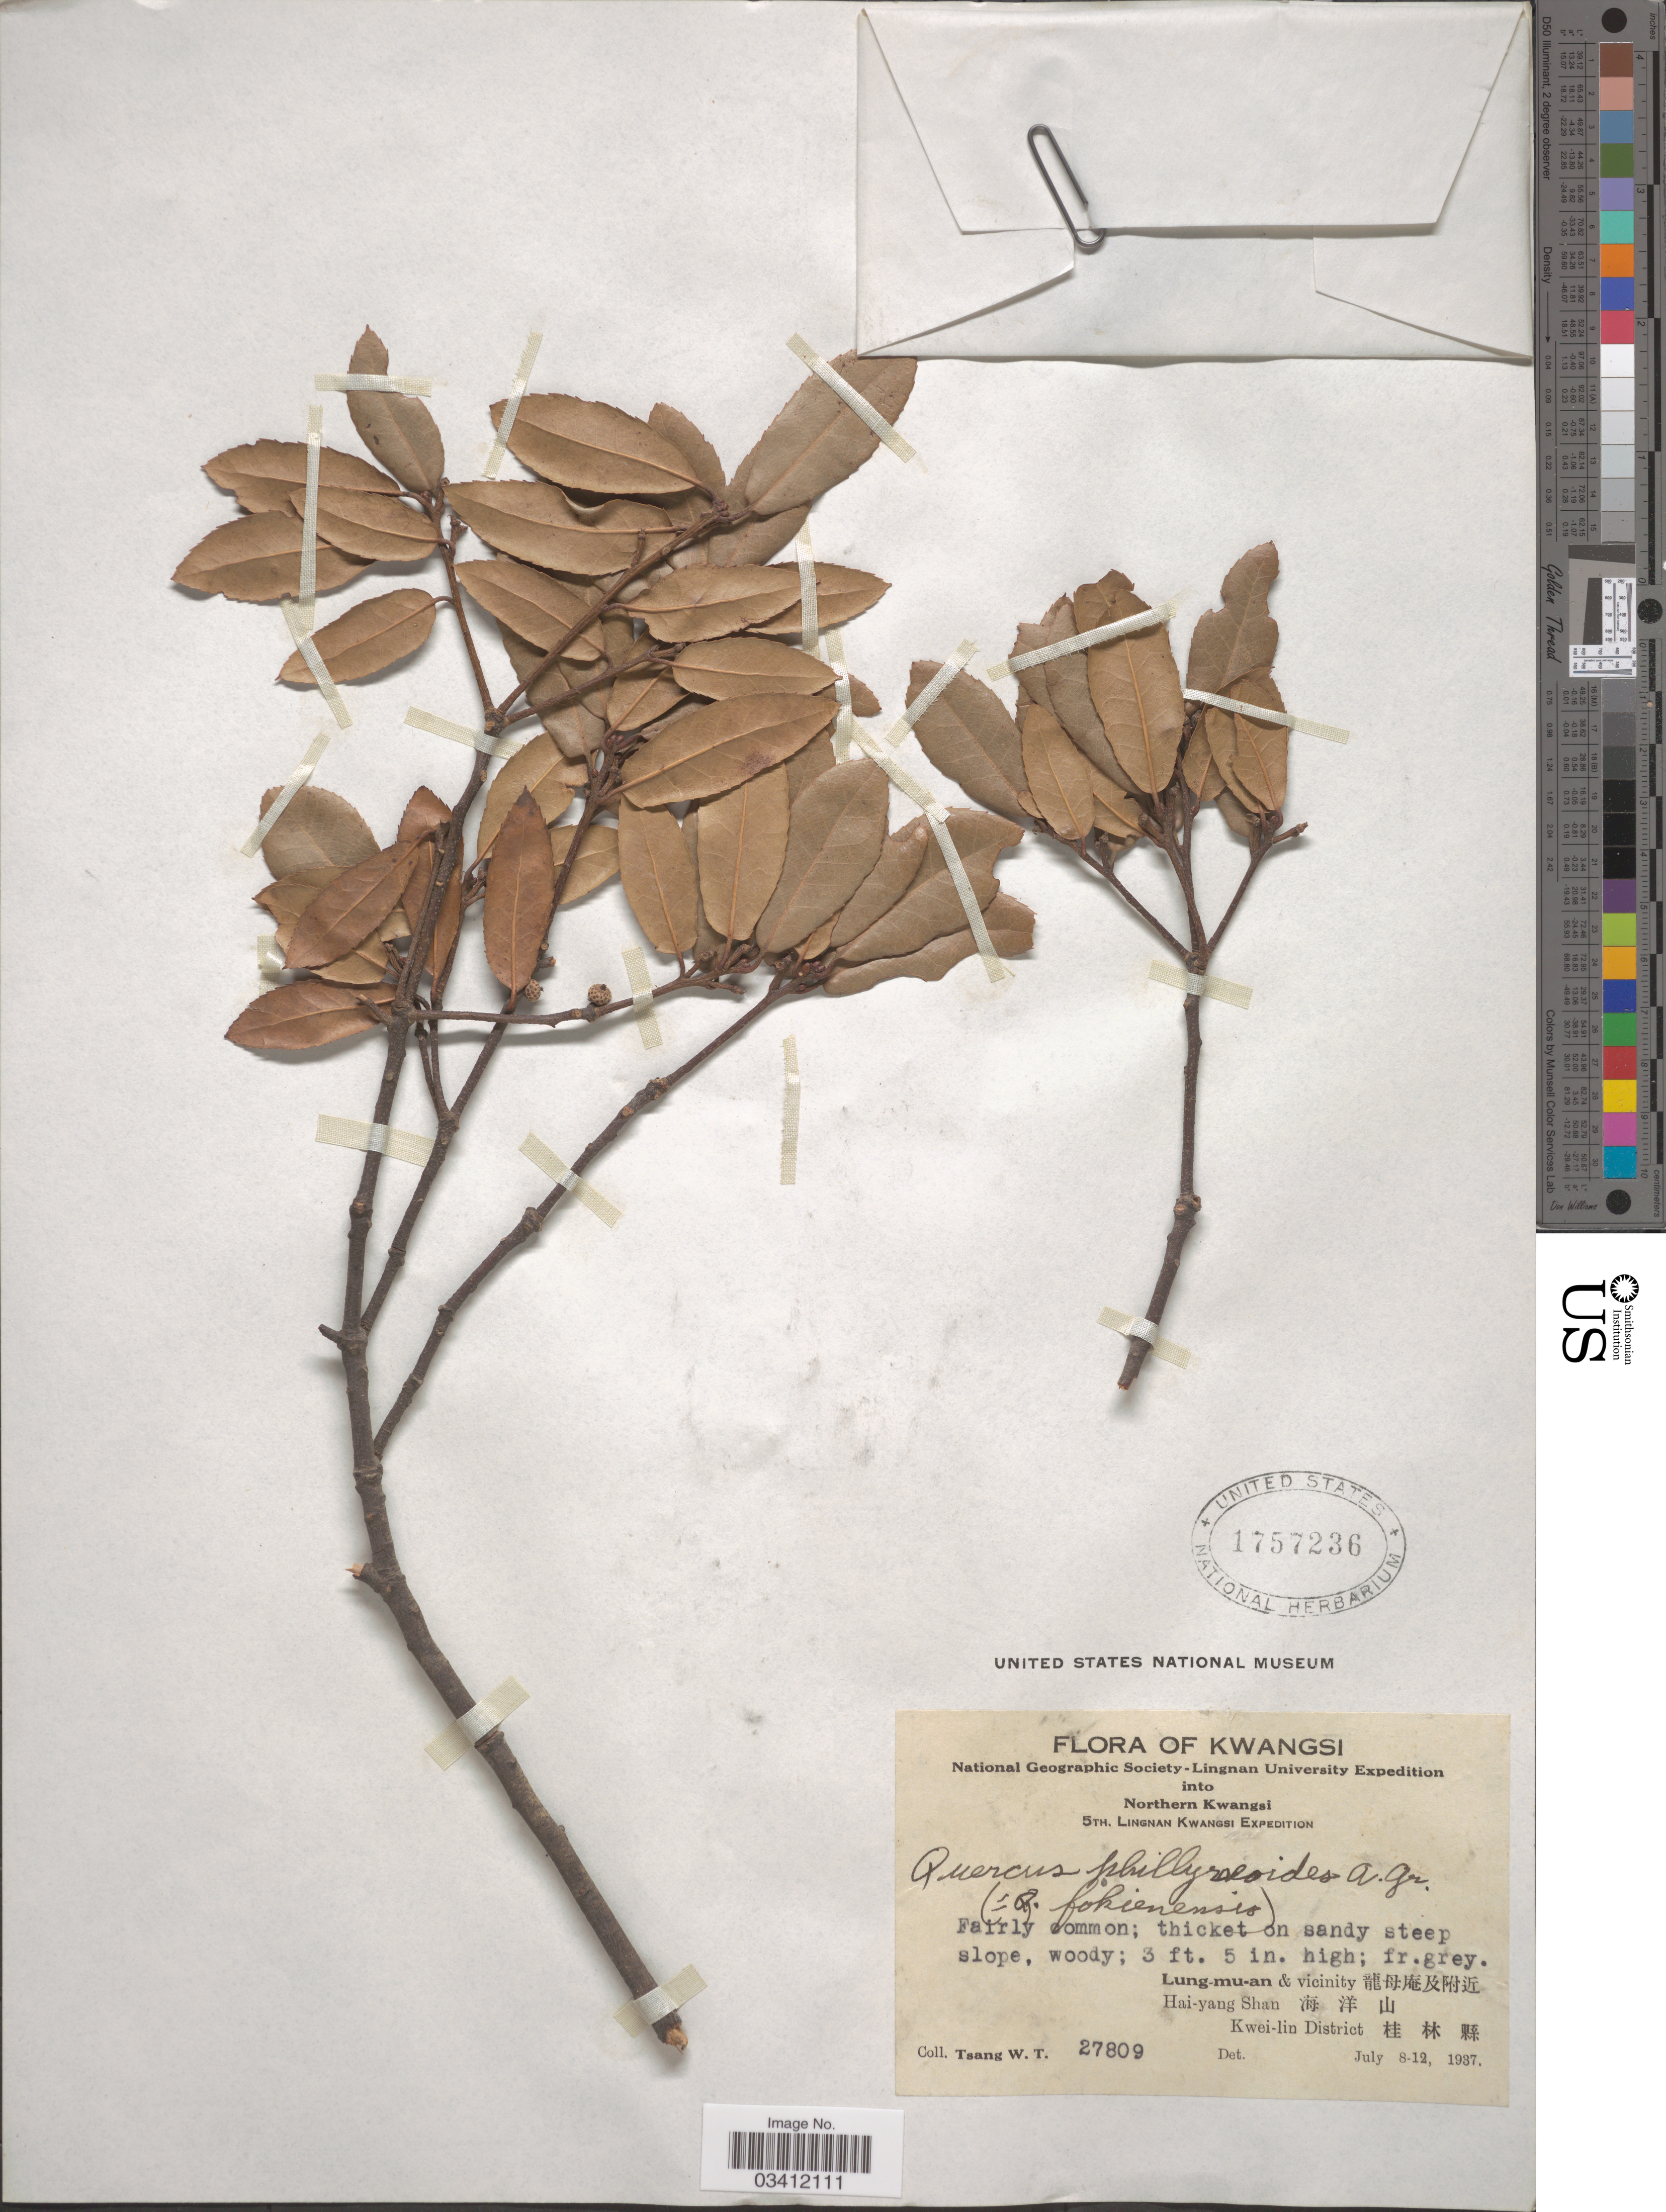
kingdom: Plantae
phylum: Tracheophyta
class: Magnoliopsida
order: Fagales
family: Fagaceae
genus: Quercus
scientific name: Quercus phillyraeoides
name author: A. Gray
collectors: W. T. Tsang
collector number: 27809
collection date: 1937-07-08/1937-07-12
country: China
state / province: Guangxi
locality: Northern Kwangsi. Lung-mu-an & vicinity X. Hai-yang Shan X. Kwei-lin District X.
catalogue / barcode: US 1757236